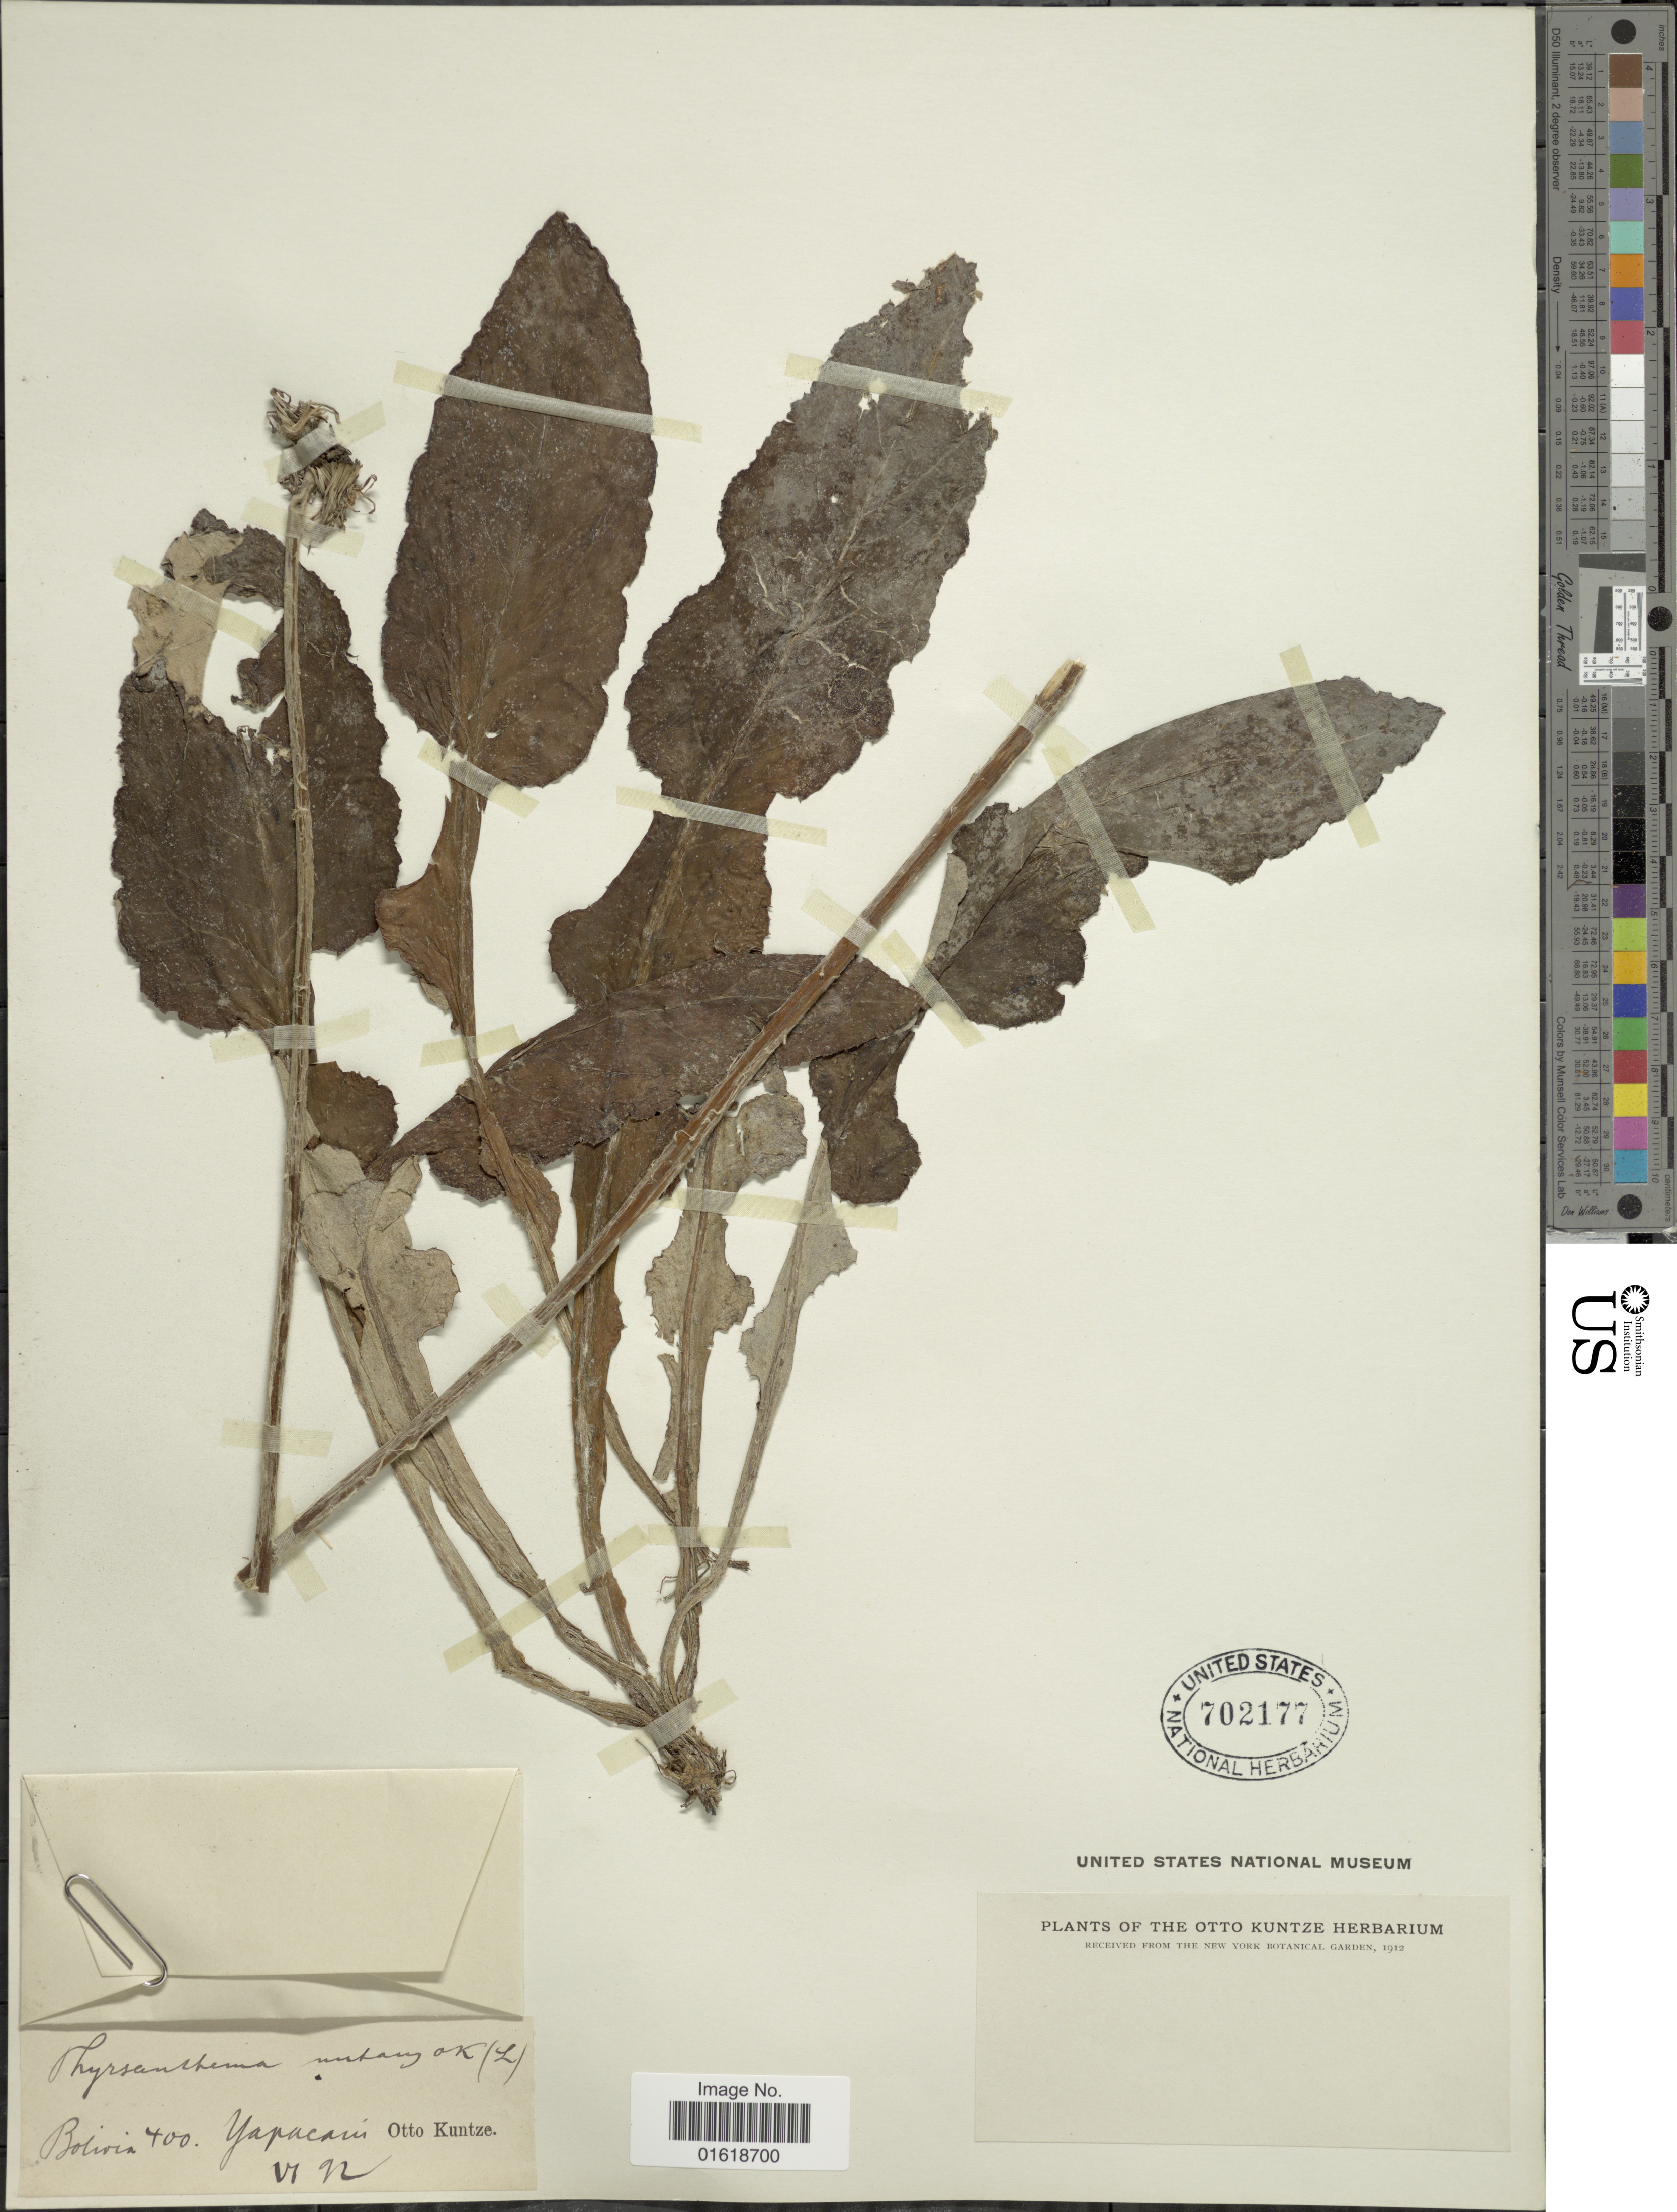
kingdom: Plantae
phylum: Tracheophyta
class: Magnoliopsida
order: Asterales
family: Asteraceae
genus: Chaptalia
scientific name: Chaptalia nutans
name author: (L.) Pol.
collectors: C.E.O. Kuntze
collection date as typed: Transcribed d/m/y: /6/92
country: Bolivia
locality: Yapacani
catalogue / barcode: US 702177